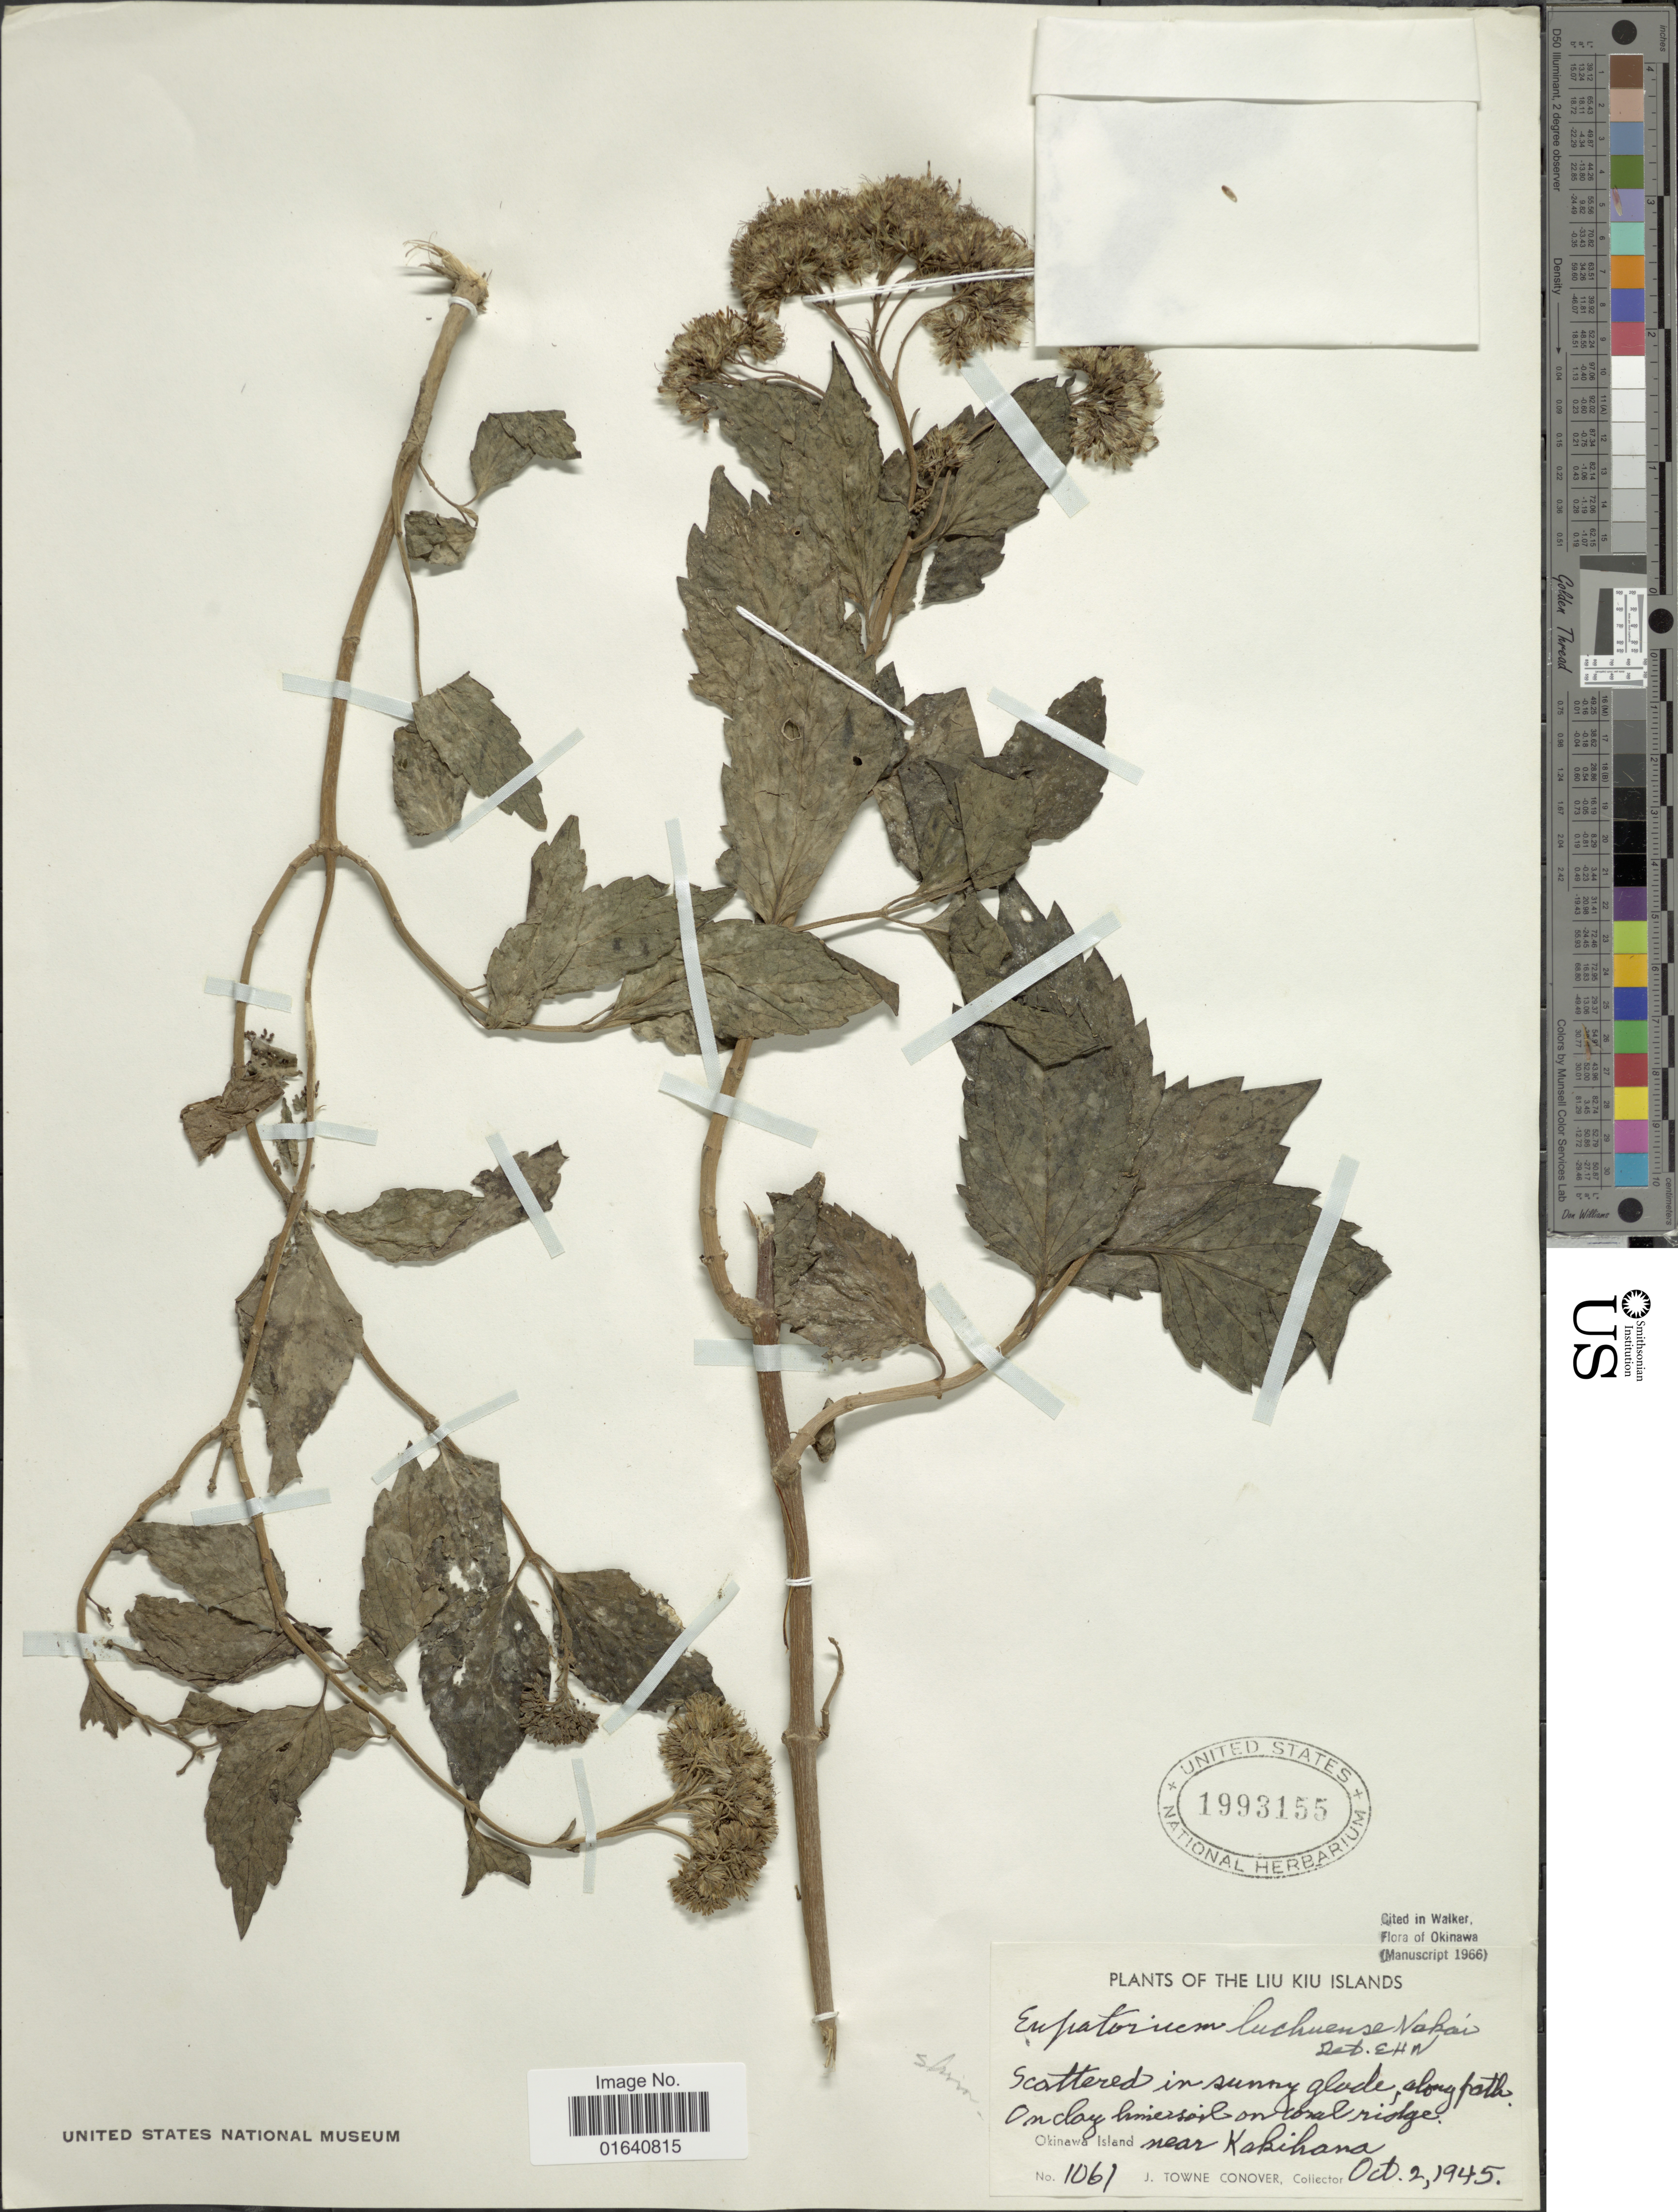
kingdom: Plantae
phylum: Tracheophyta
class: Magnoliopsida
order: Asterales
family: Asteraceae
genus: Eupatorium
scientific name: Eupatorium luchuense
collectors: J. T. Conover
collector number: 1061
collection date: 1945-10-02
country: Japan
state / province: Okinawa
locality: The Liu Kiu Islands, Okinawa Island near Kakihana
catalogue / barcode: US 1993155